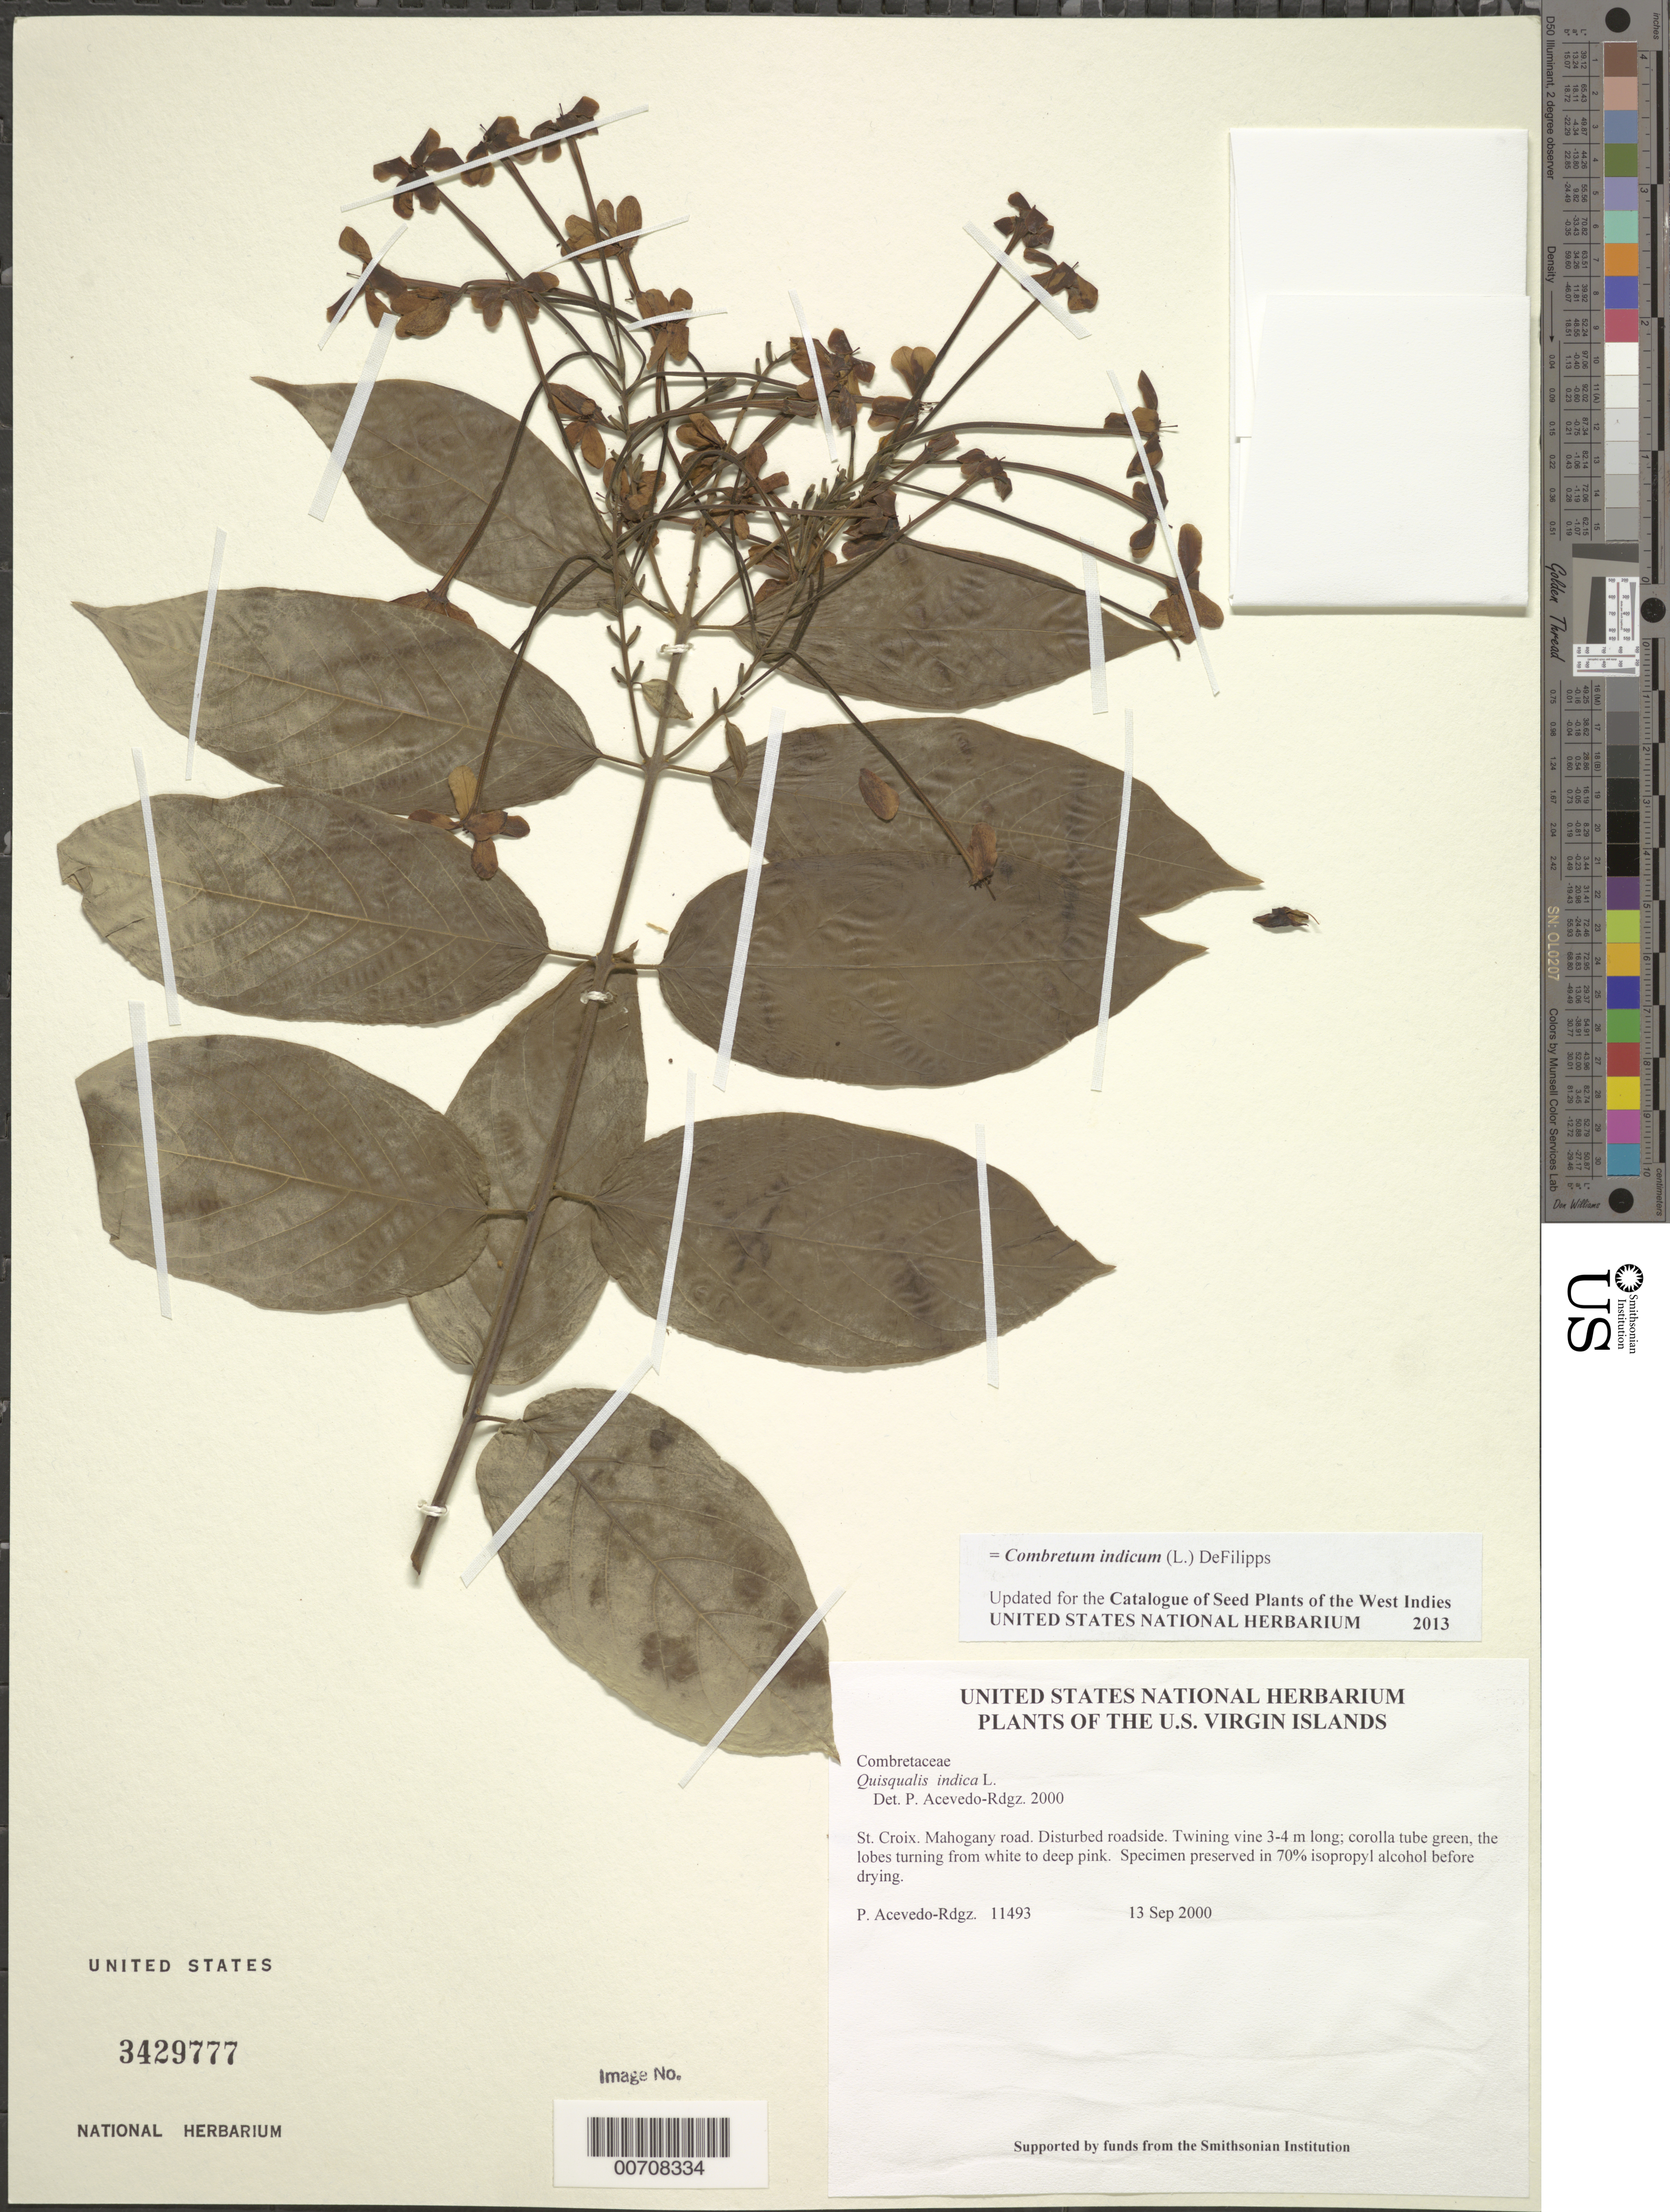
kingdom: Plantae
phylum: Tracheophyta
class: Magnoliopsida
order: Myrtales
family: Combretaceae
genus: Combretum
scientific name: Combretum indicum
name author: (L.) DeFilipps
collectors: P. Acevedo-Rodr.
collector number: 11493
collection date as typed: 13 Sep 2000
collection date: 2000-09-13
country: U.S. Virgin Islands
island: St. Croix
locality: Mahogany road.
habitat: Disturbed roadside.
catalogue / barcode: US 3429777